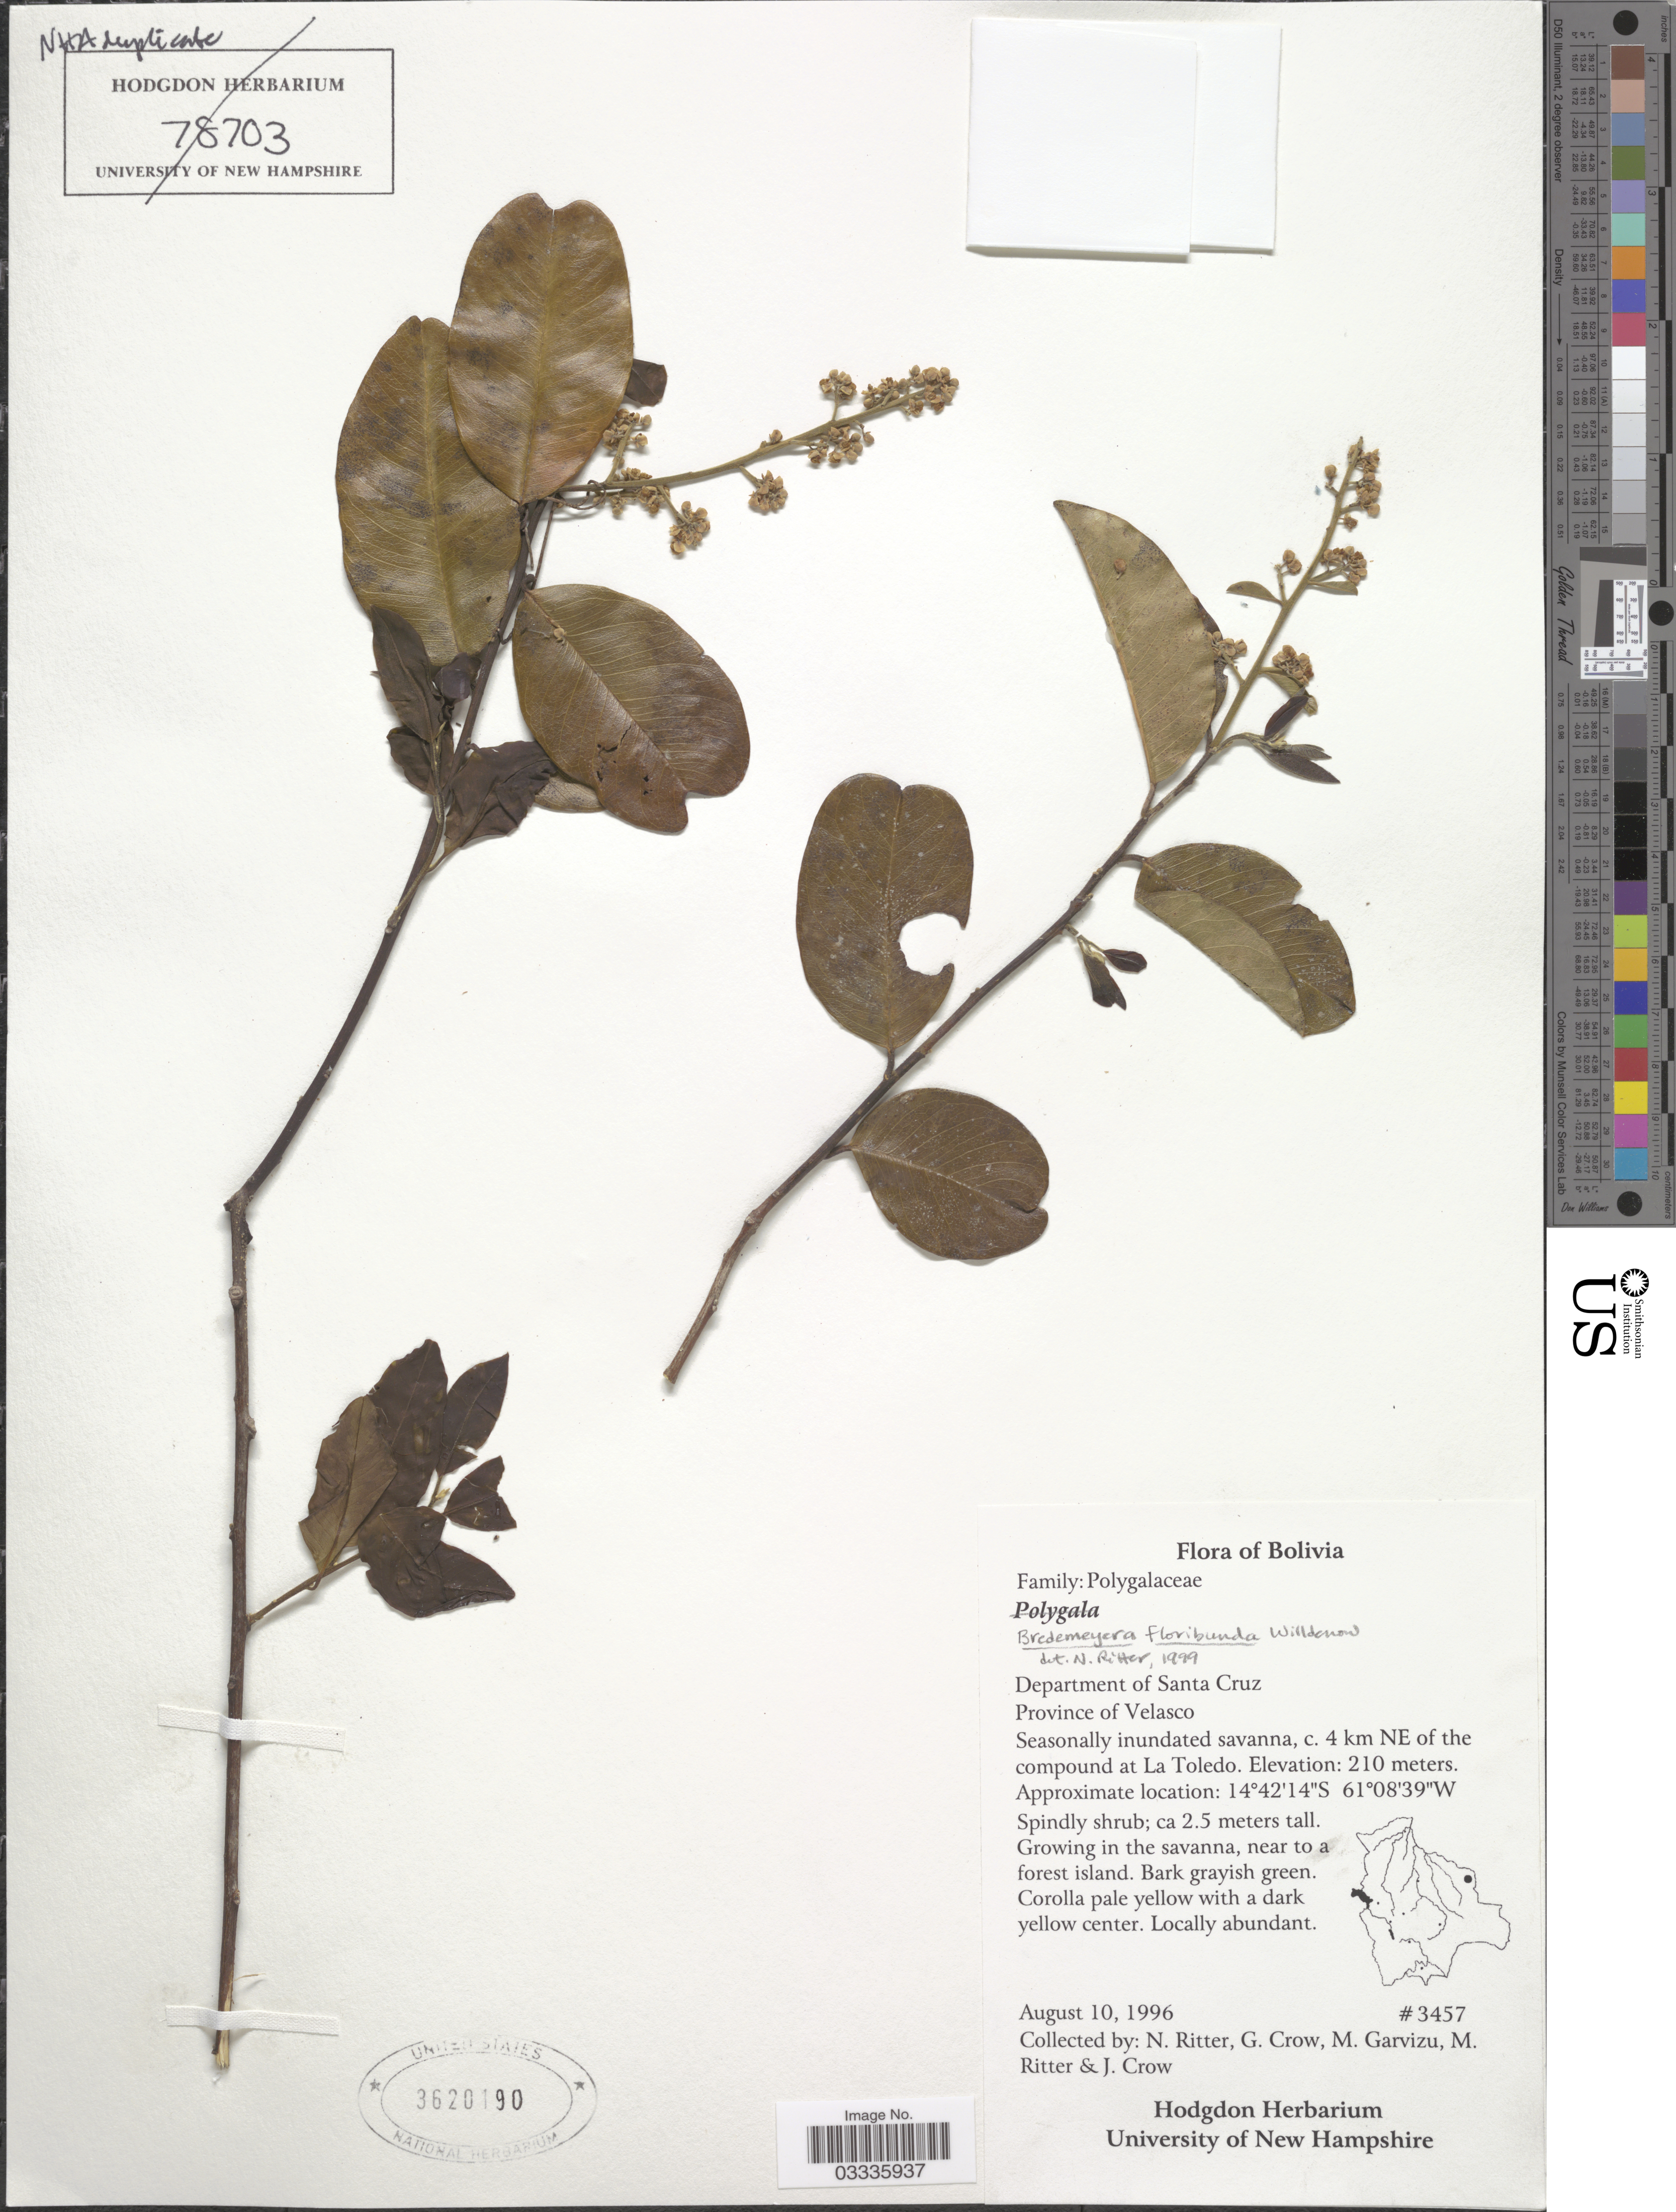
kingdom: Plantae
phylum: Tracheophyta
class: Magnoliopsida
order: Fabales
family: Polygalaceae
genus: Bredemeyera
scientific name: Bredemeyera floribunda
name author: Willd.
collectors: N. Ritter, G. Crow, M. Garvizu, M. Ritter & J. Crow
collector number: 3457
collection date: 1996-08-10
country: Bolivia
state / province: Santa Cruz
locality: Department of Santa Cruz. Province of Velasco. Seasonally inundated savanna, c. 4 km NE of the compound at La Toledo.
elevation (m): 210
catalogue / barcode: US 3620190